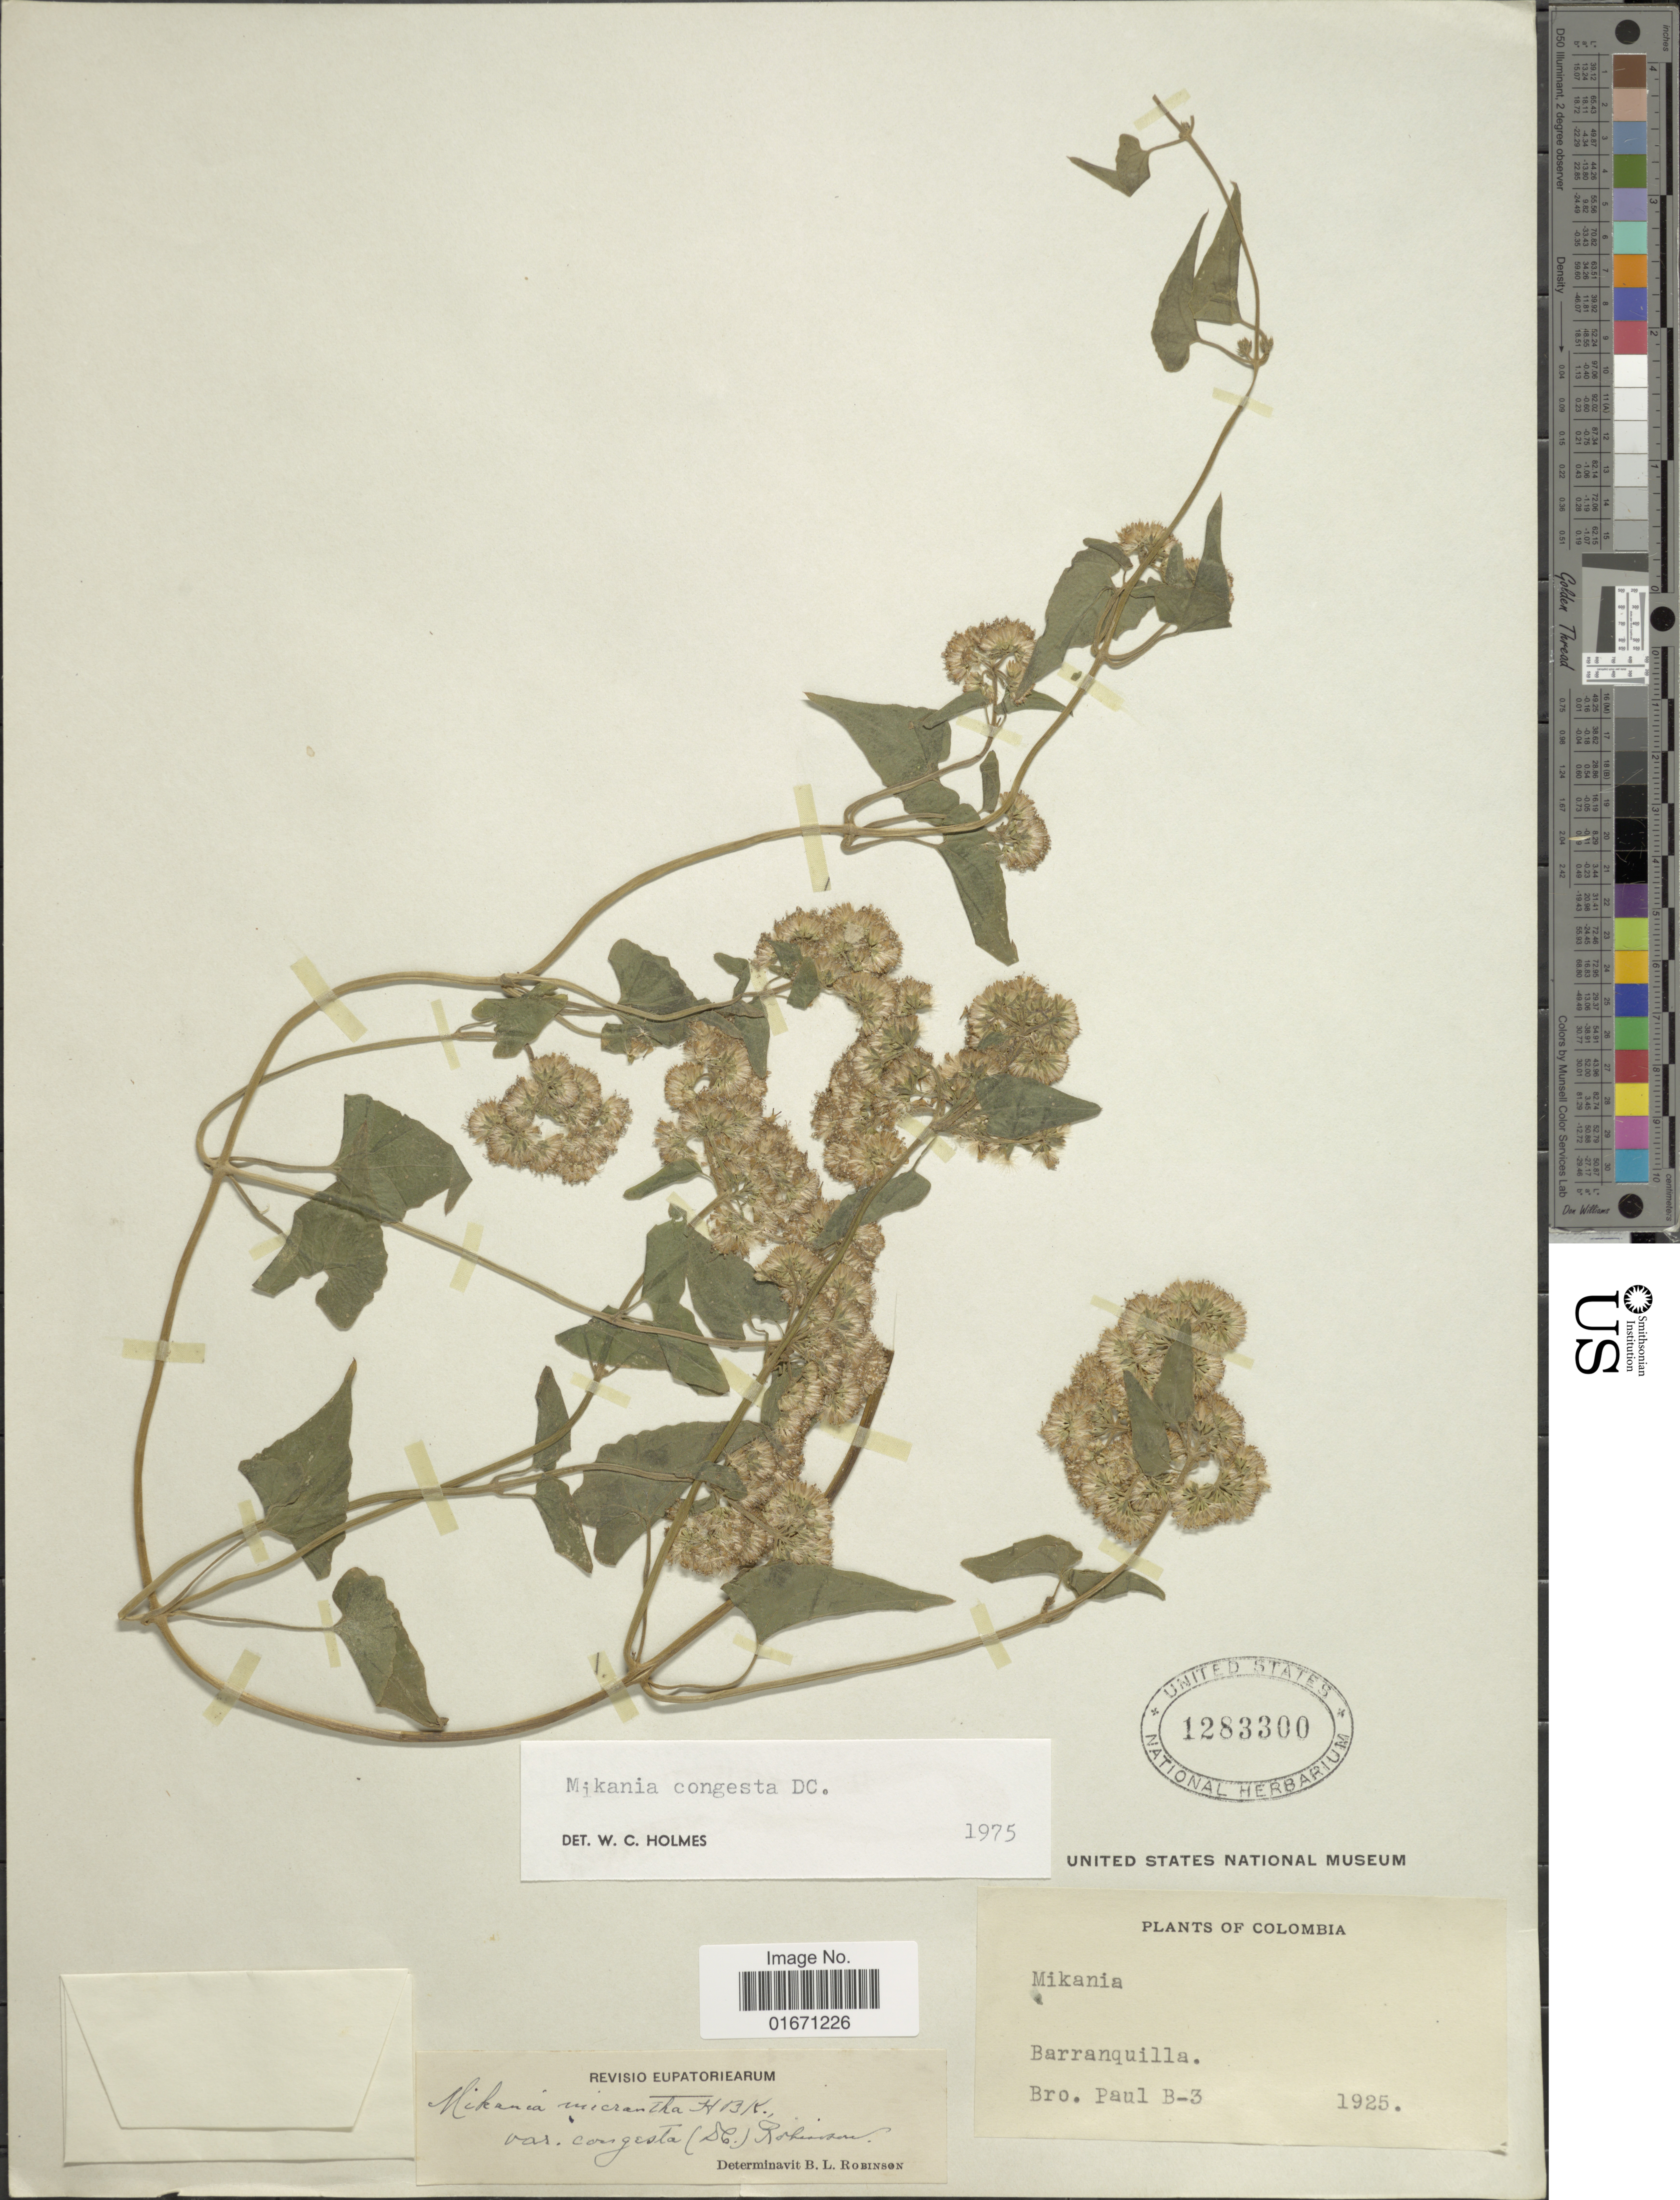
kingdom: Plantae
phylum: Tracheophyta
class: Magnoliopsida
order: Asterales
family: Asteraceae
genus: Mikania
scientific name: Mikania congesta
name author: DC.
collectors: B. Paul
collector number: B-3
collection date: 1925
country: Colombia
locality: Barranquilla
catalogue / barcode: US 1283300